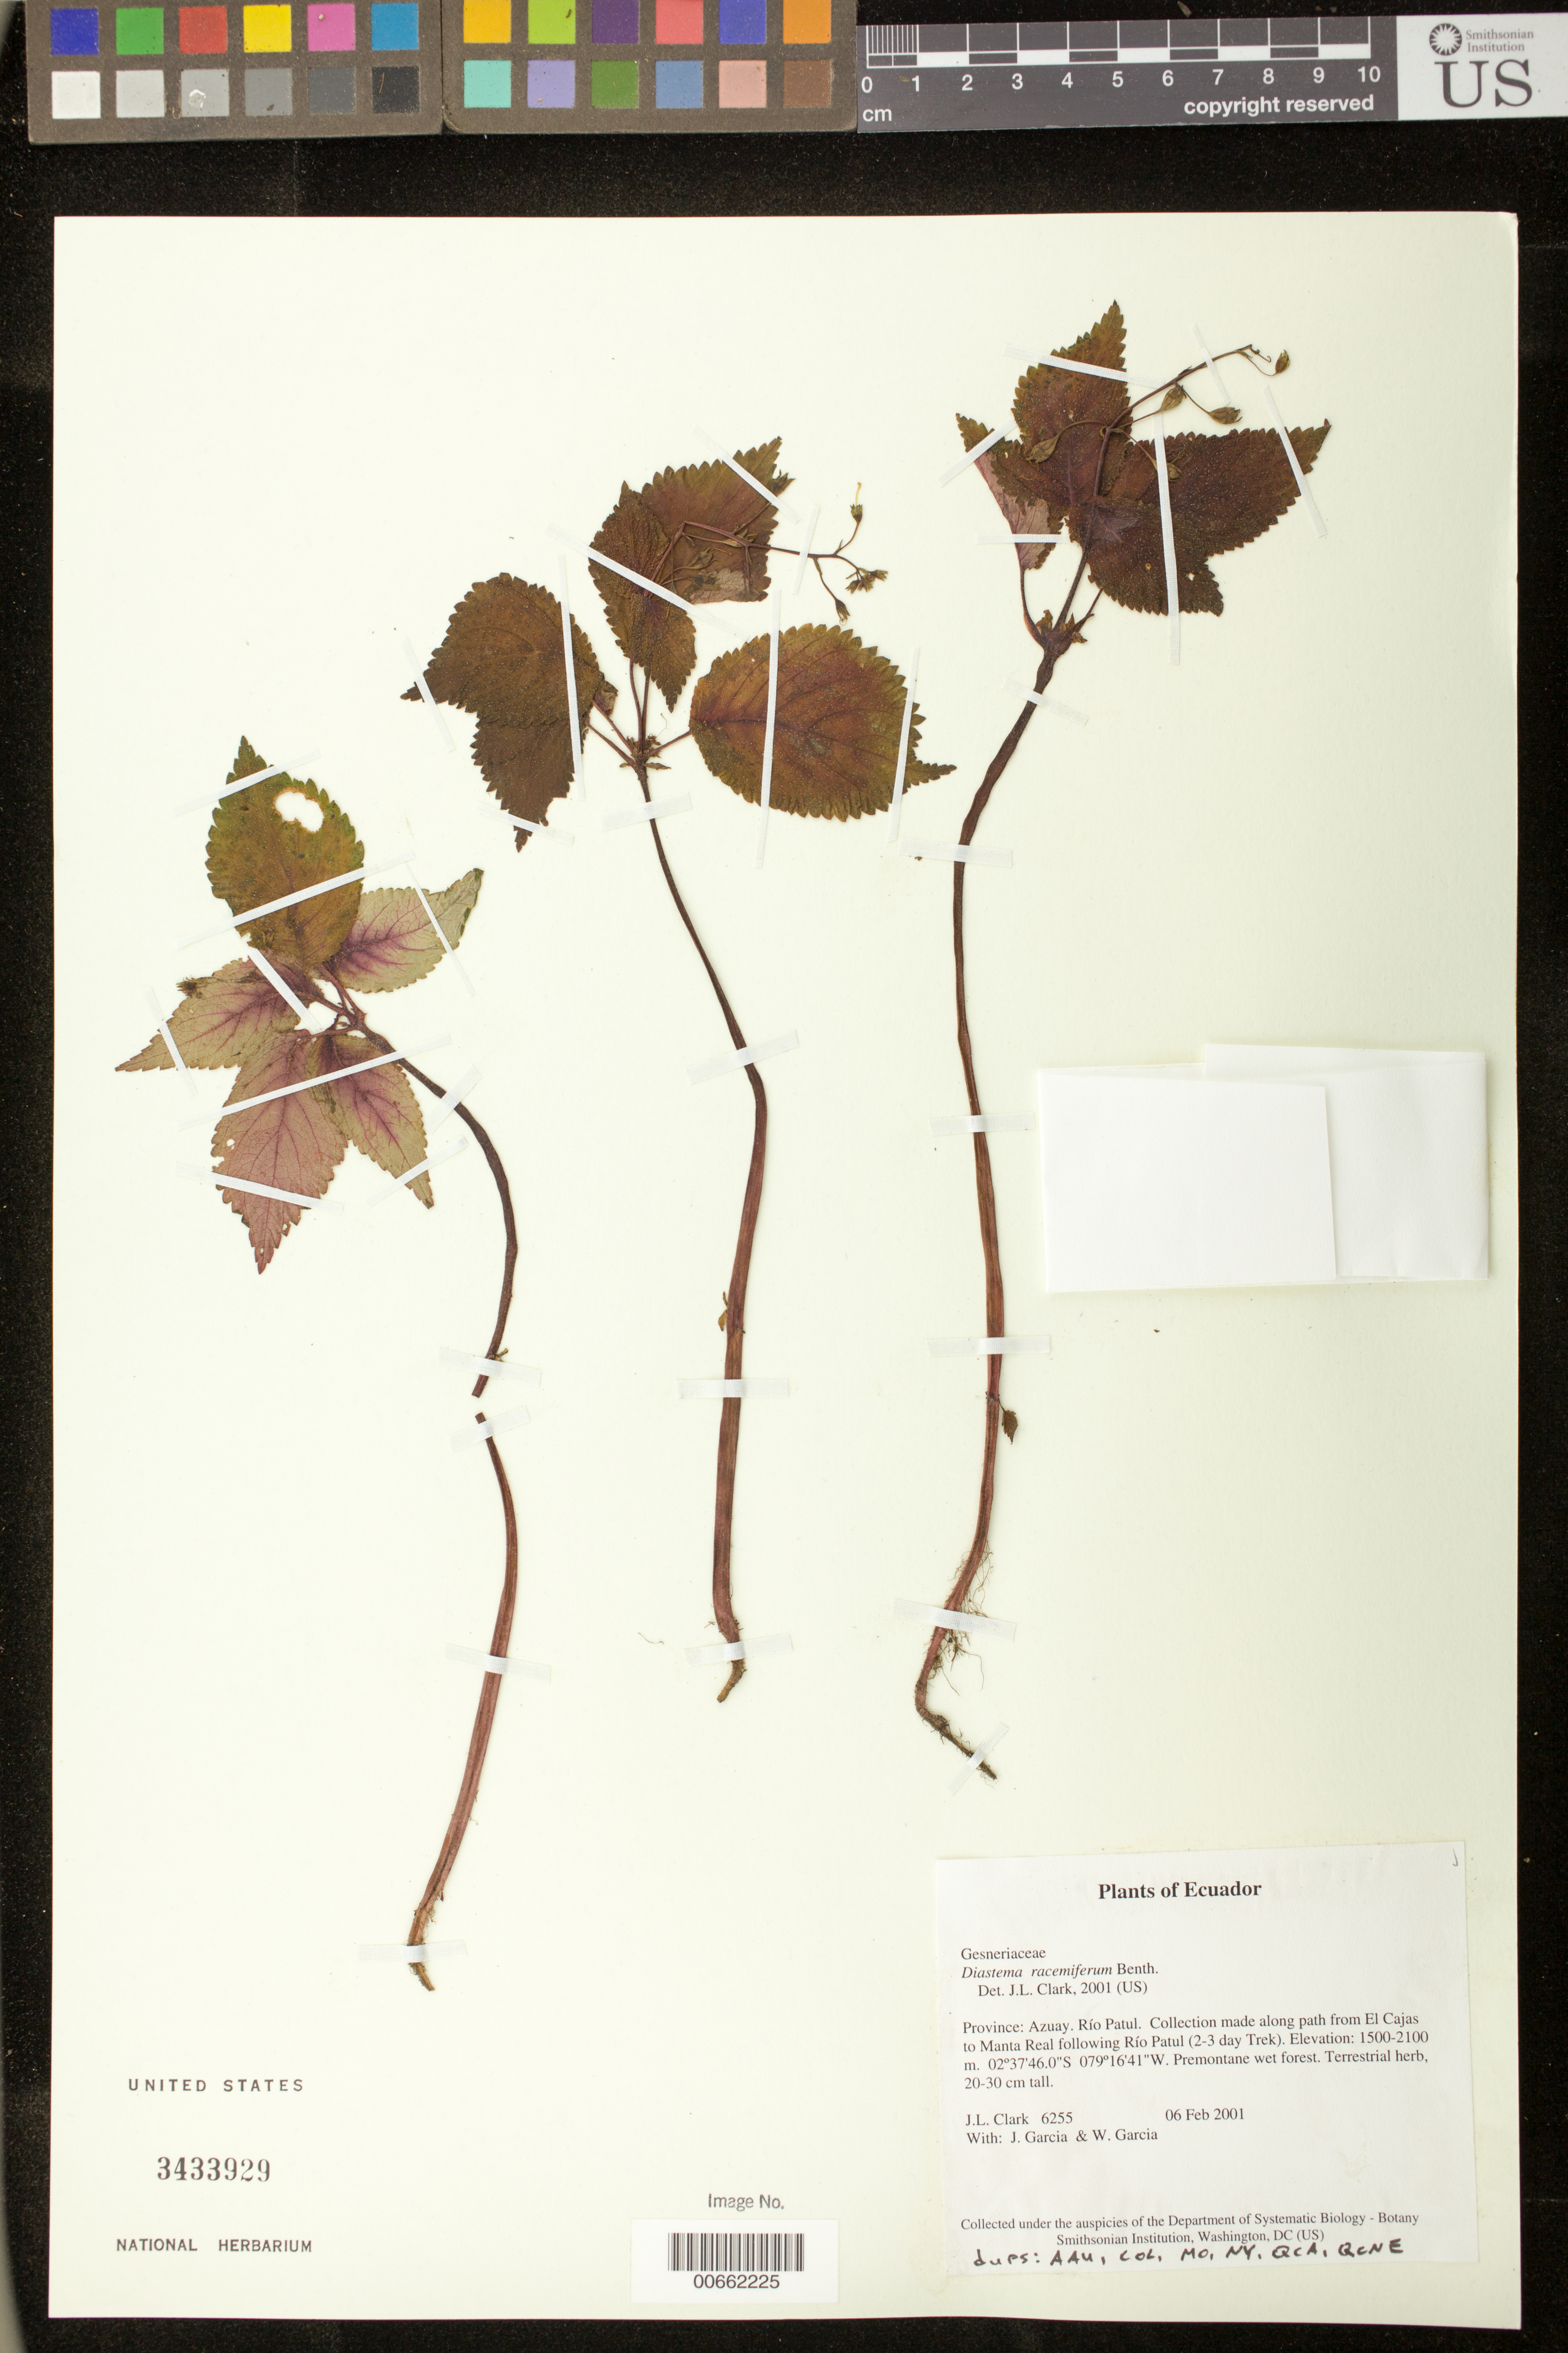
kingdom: Plantae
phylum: Tracheophyta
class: Magnoliopsida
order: Lamiales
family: Gesneriaceae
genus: Diastema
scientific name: Diastema racemiferum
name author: Benth.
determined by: Clark, J. L., (SEL), The Marie Selby Botanical Garden (UNITED STATES)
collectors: J. L. Clark, J. Garcia & W. Garcia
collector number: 6255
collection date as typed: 06 Feb 2001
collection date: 2001-02-06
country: Ecuador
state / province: Azuay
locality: Río Patul. Collection made along path from El Cajas to Manta Real following Río Patul (2-3 day Trek).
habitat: Premontane wet forest.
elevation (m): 1500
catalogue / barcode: US 3433929